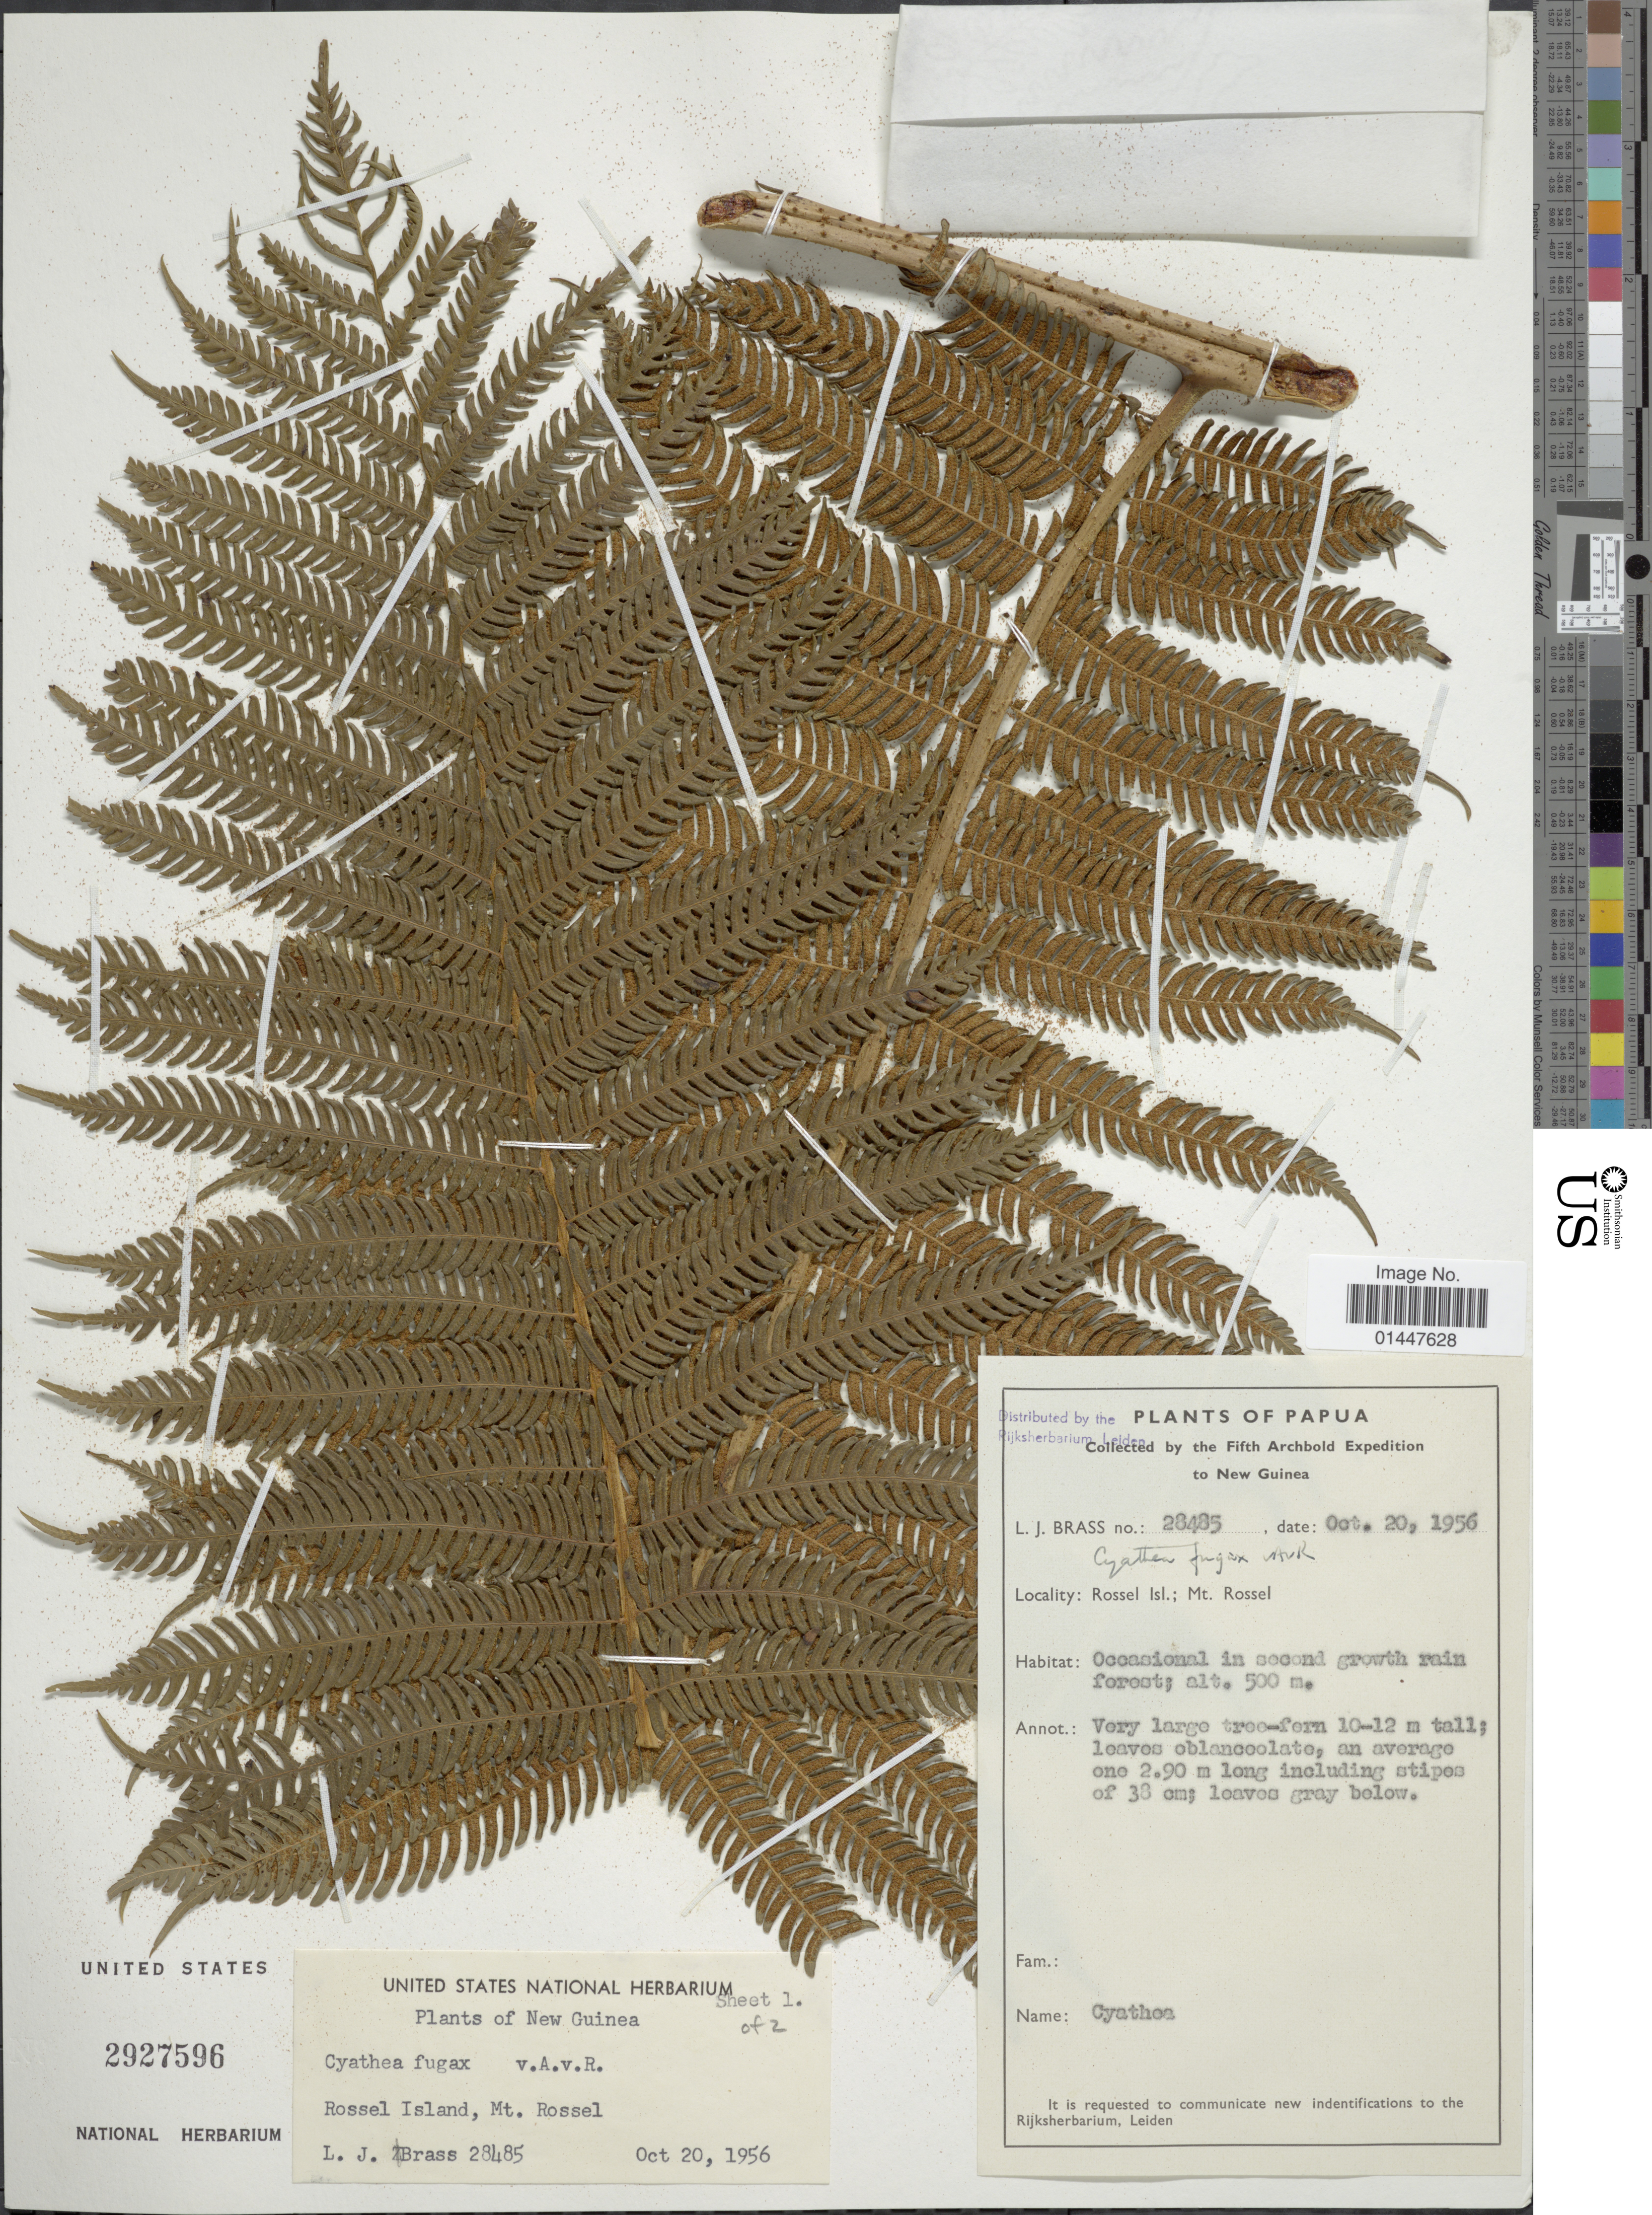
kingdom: Plantae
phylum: Tracheophyta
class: Polypodiopsida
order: Cyatheales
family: Cyatheaceae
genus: Sphaeropteris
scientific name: Sphaeropteris fugax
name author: (Alderw.) R.M. Tryon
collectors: L. J. Brass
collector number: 28485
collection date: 1956-10-20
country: Papua New Guinea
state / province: Milne Bay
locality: Papua. New Guinea. Rossel isl.; Mt Rossel.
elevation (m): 500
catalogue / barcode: US 2927596